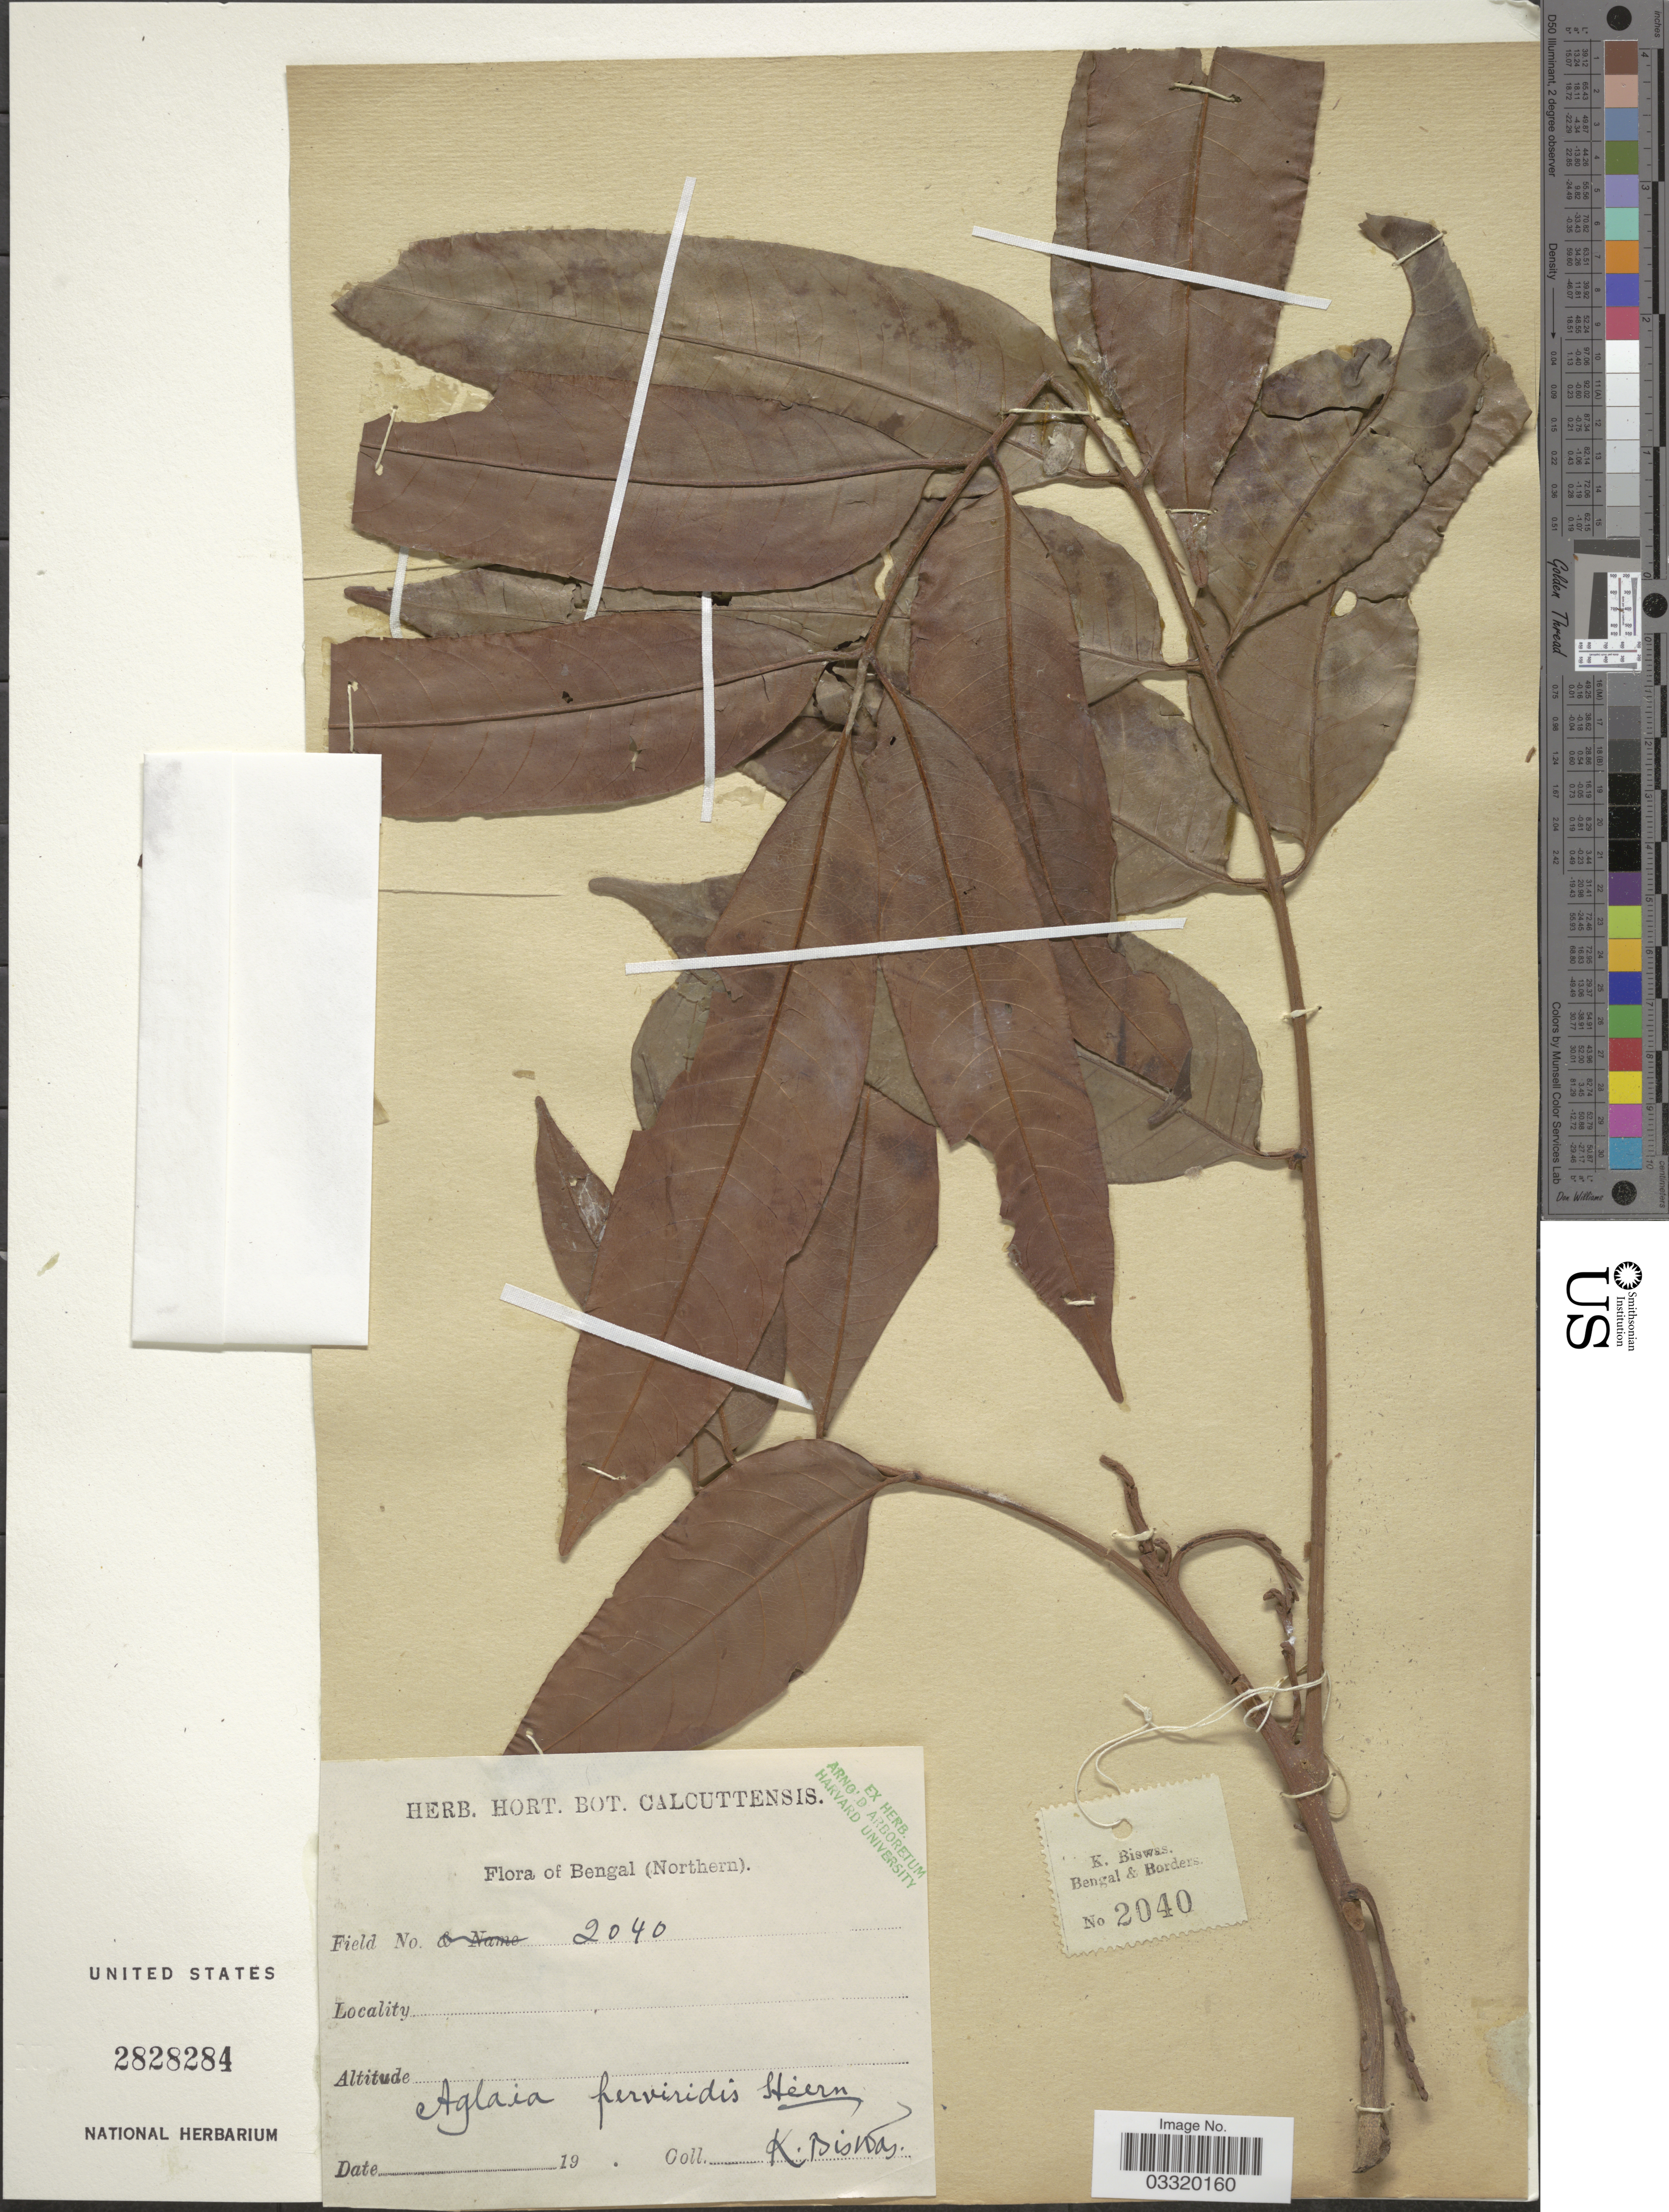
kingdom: Plantae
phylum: Tracheophyta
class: Magnoliopsida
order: Sapindales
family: Meliaceae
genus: Aglaia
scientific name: Aglaia pervividis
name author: Hiern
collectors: K. Biswas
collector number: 2040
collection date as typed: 19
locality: Bengal (Northern). Bengal & Borders.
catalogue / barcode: US 2828284